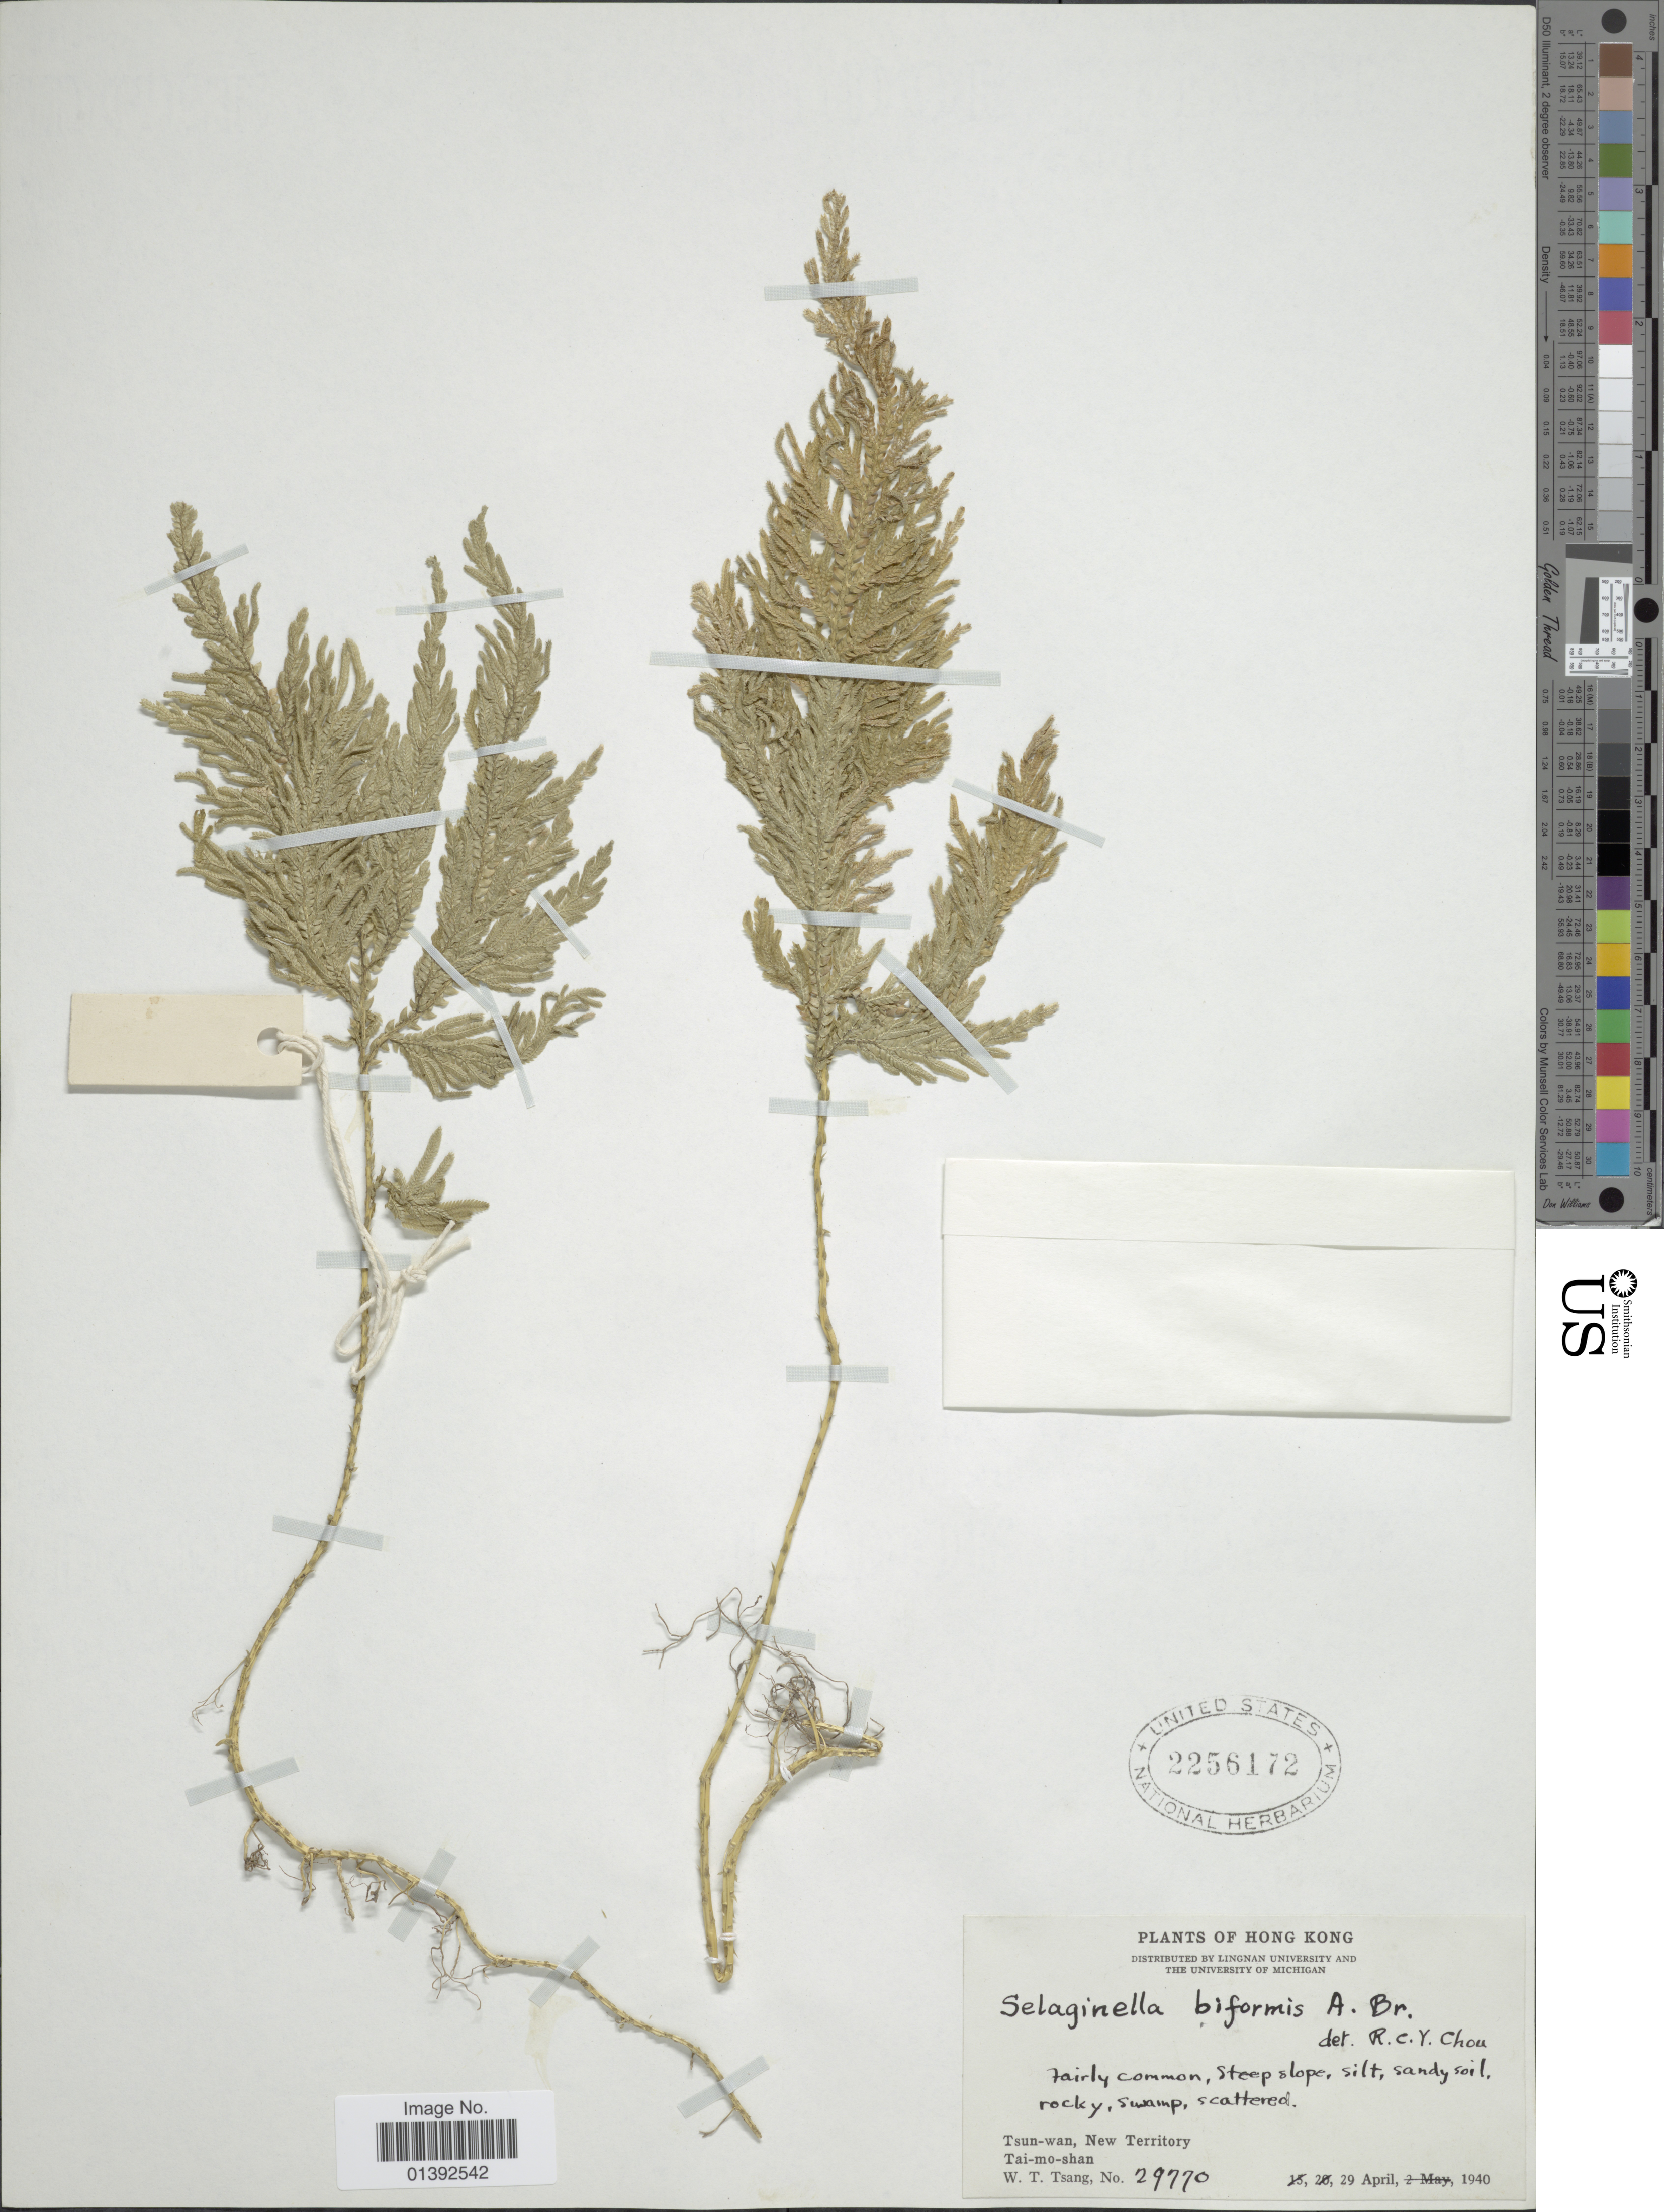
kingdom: Plantae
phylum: Tracheophyta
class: Lycopodiopsida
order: Selaginellales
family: Selaginellaceae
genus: Selaginella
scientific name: Selaginella biformis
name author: A. Braun ex Kuhn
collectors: W. T. Tsang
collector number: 29770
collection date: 1940-04-29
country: China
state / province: Hong Kong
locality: Tsun-wan, New Territory, Tai-mo-shan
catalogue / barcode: US 2256172